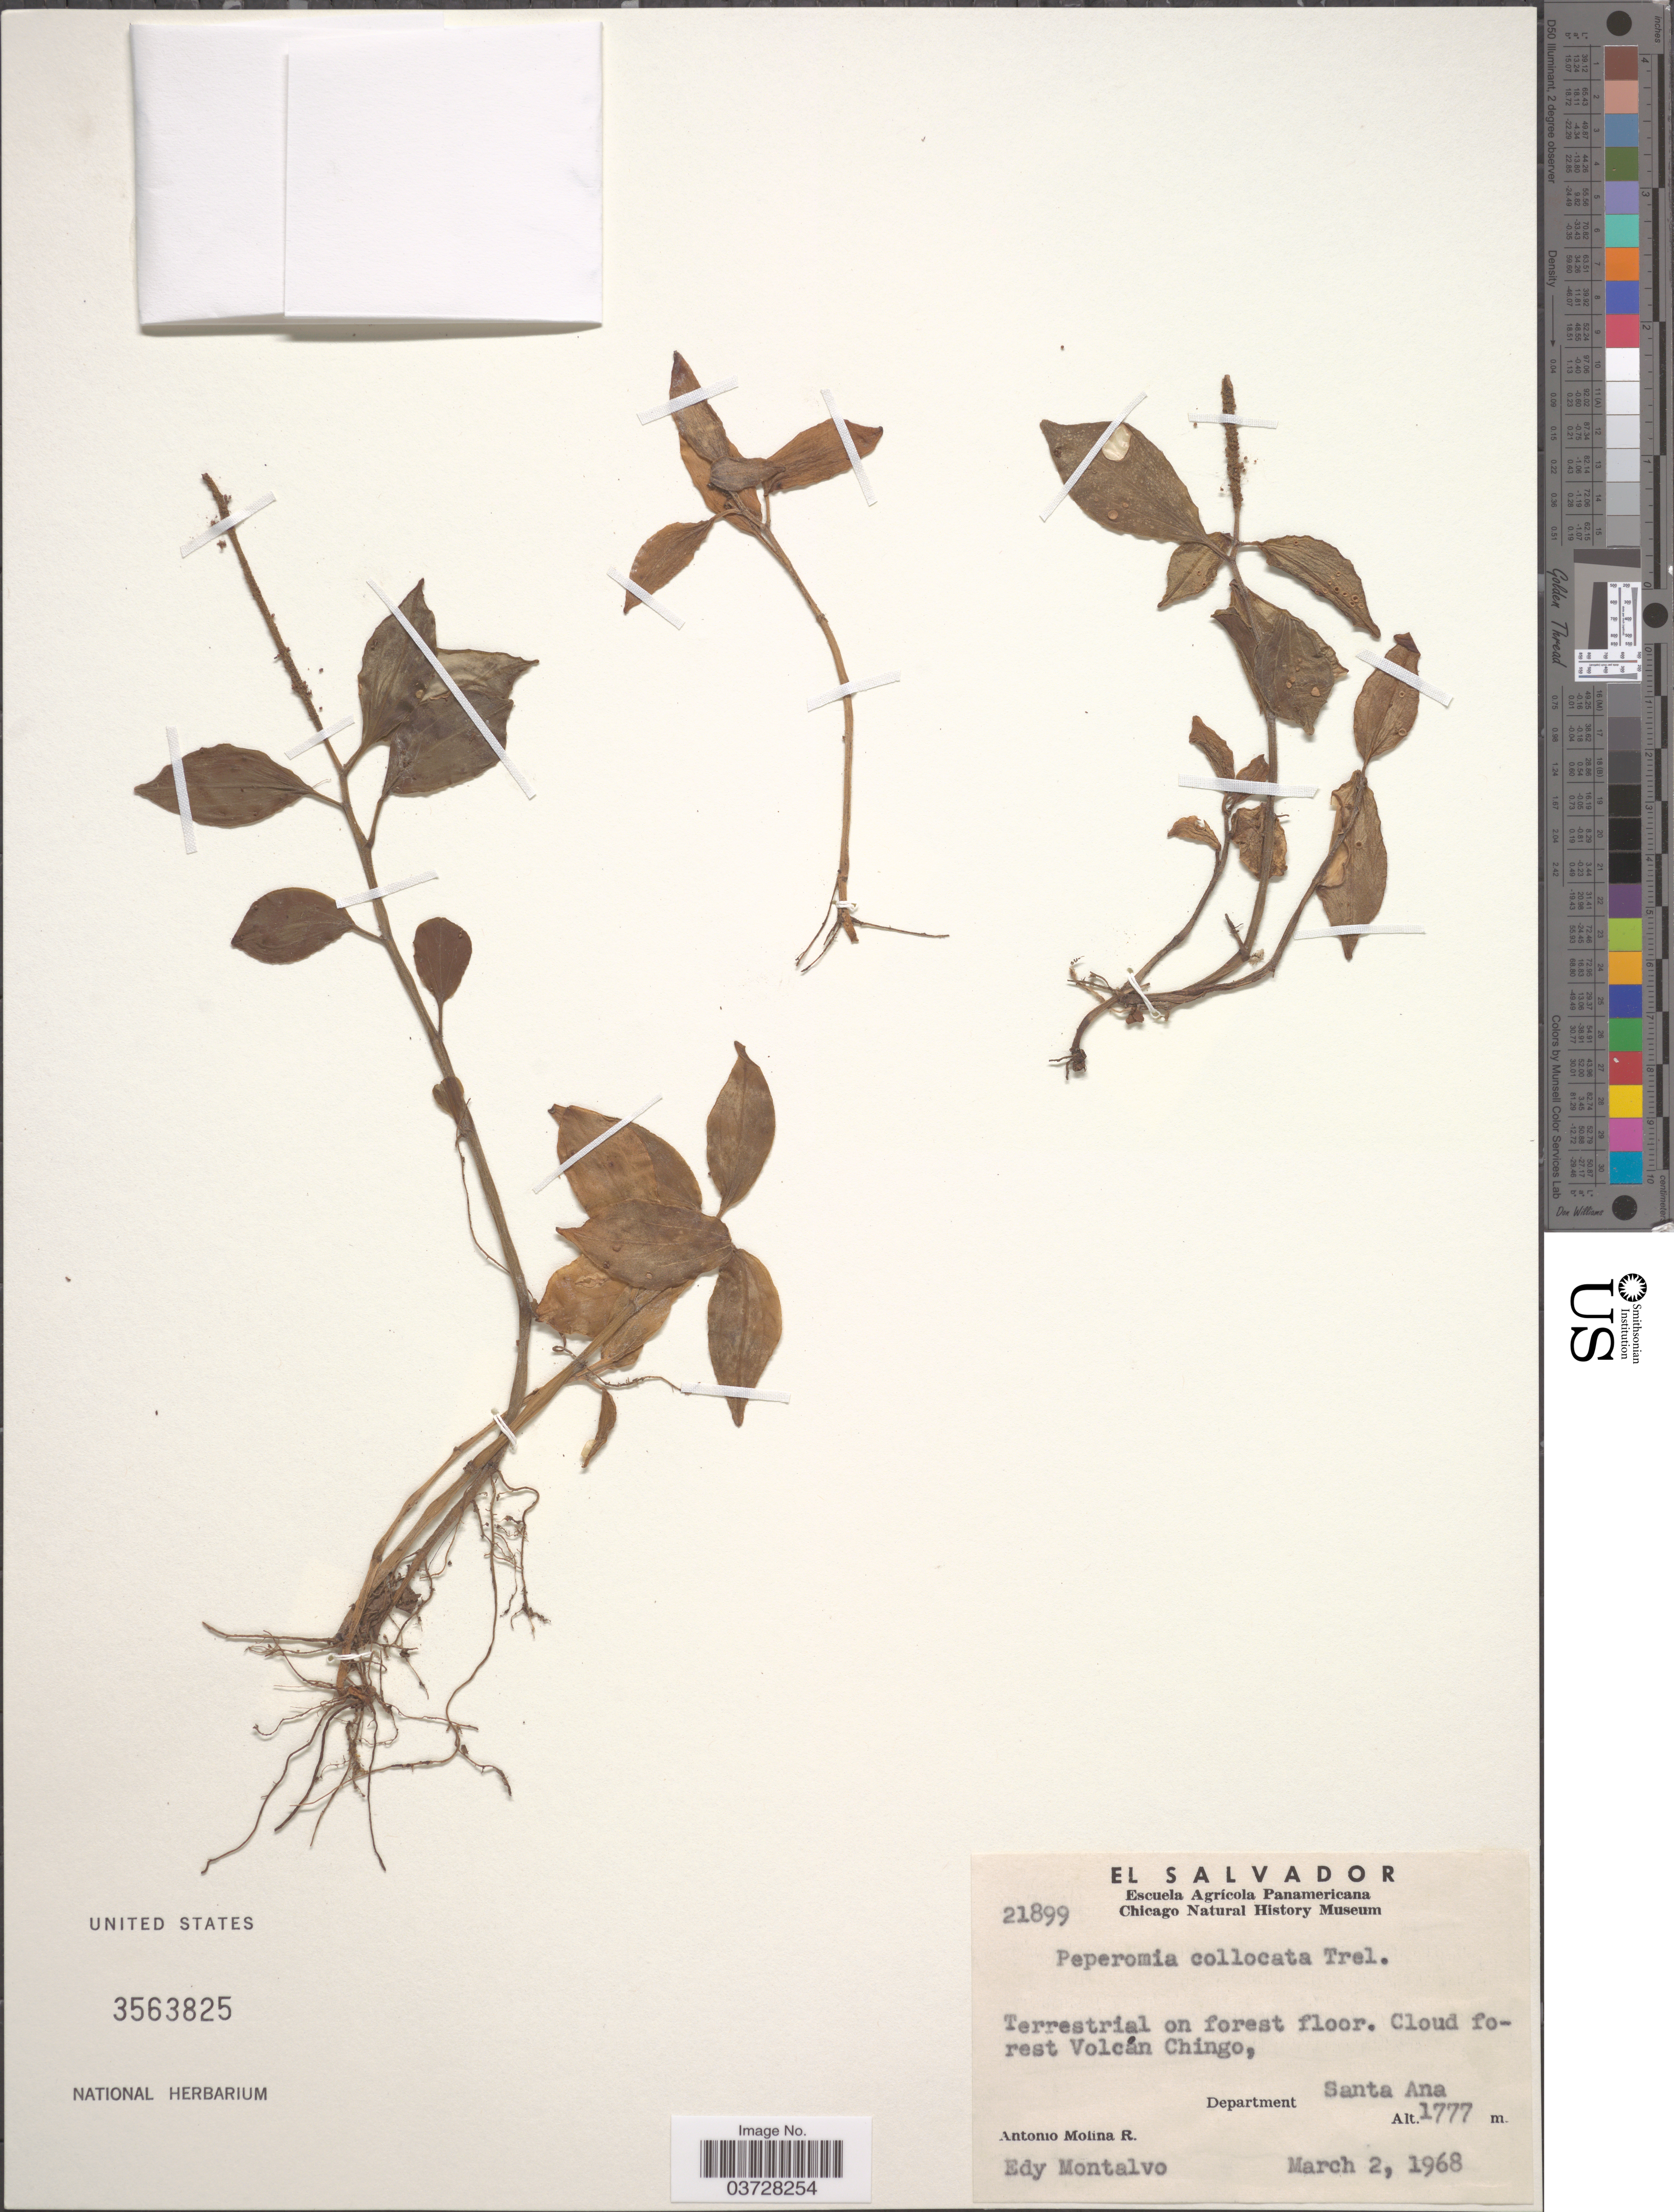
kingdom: Plantae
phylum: Tracheophyta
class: Magnoliopsida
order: Piperales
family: Piperaceae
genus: Peperomia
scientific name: Peperomia san-joseana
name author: C. DC.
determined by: Jiménez, José Estaban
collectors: A. Molina R. & E. A. Montalvo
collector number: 21899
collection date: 1968-03-02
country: El Salvador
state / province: Santa Ana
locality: Terrestrial on forest floor. Cloud forest Volcán Chingo, Department Santa Ana.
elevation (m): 1777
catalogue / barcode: US 3563825